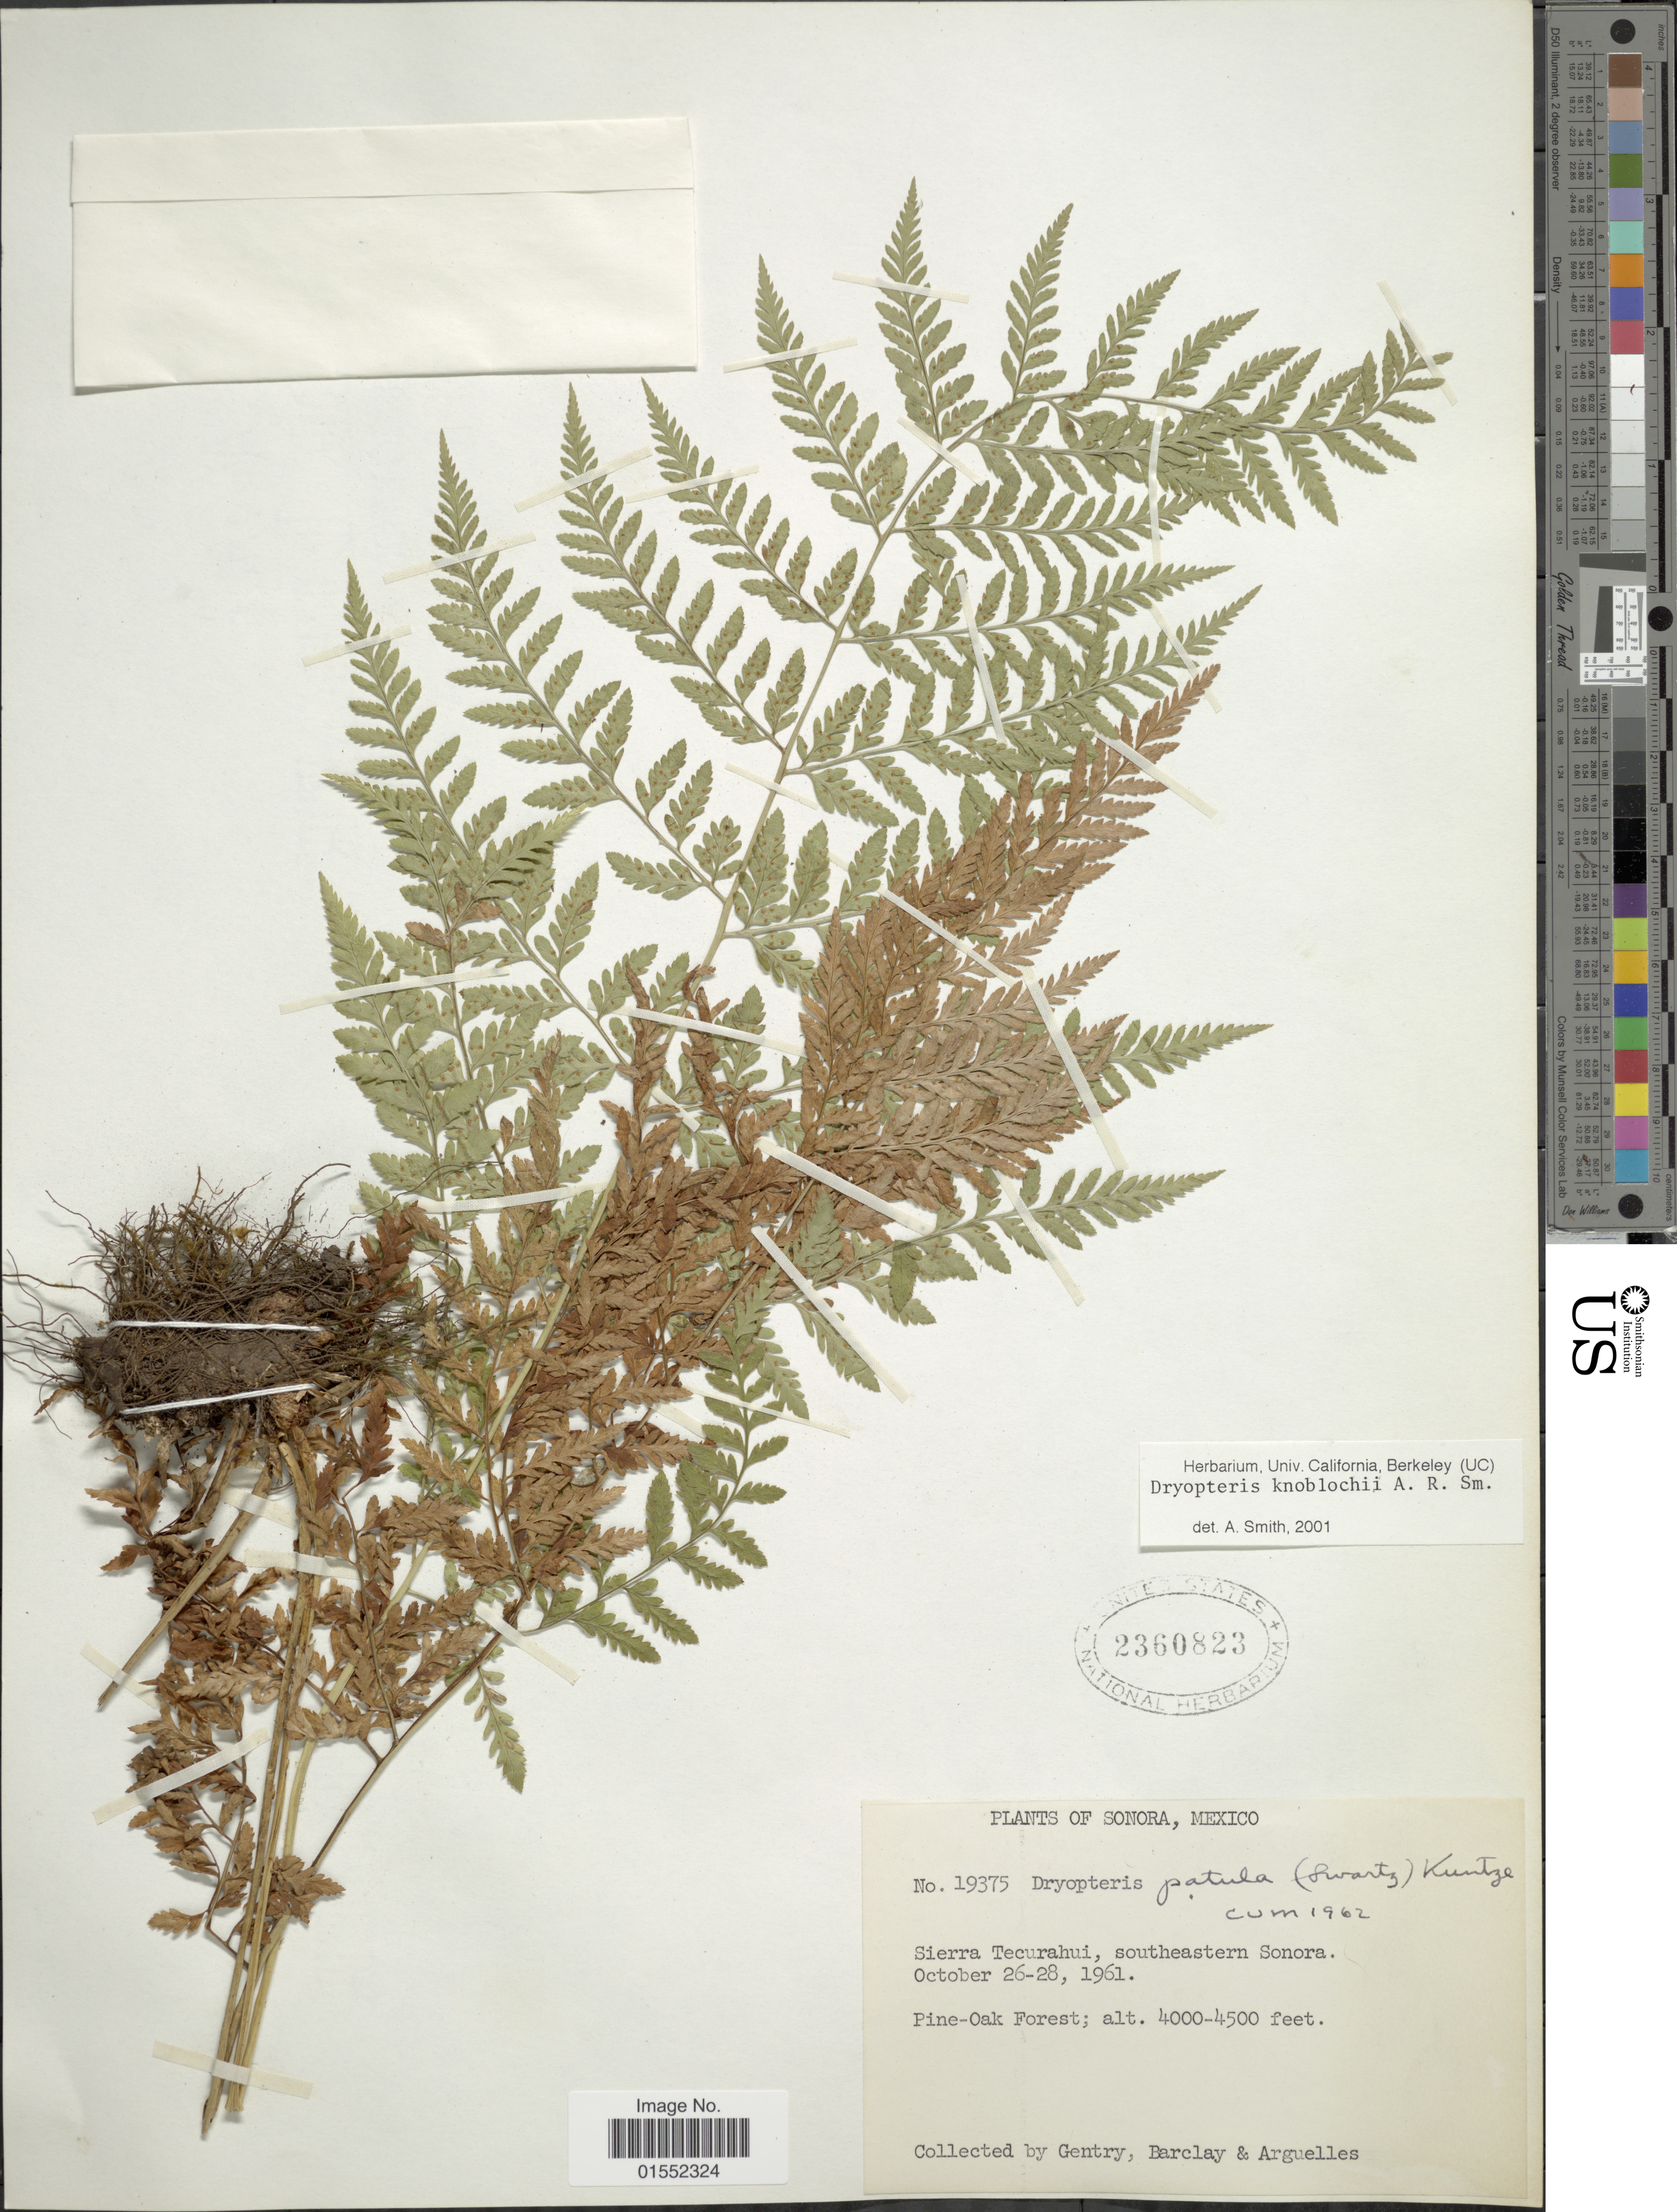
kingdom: Plantae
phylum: Tracheophyta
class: Polypodiopsida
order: Polypodiales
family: Dryopteridaceae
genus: Dryopteris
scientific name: Dryopteris knoblochii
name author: A.R. Sm.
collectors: Gentry, --, -- Barclay & Arguelles, --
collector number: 19375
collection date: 1961-10-26/1961-10-28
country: Mexico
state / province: Sonora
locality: Sierra Tecurahui, southeastern Sonora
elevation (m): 1219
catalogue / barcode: US 2360823